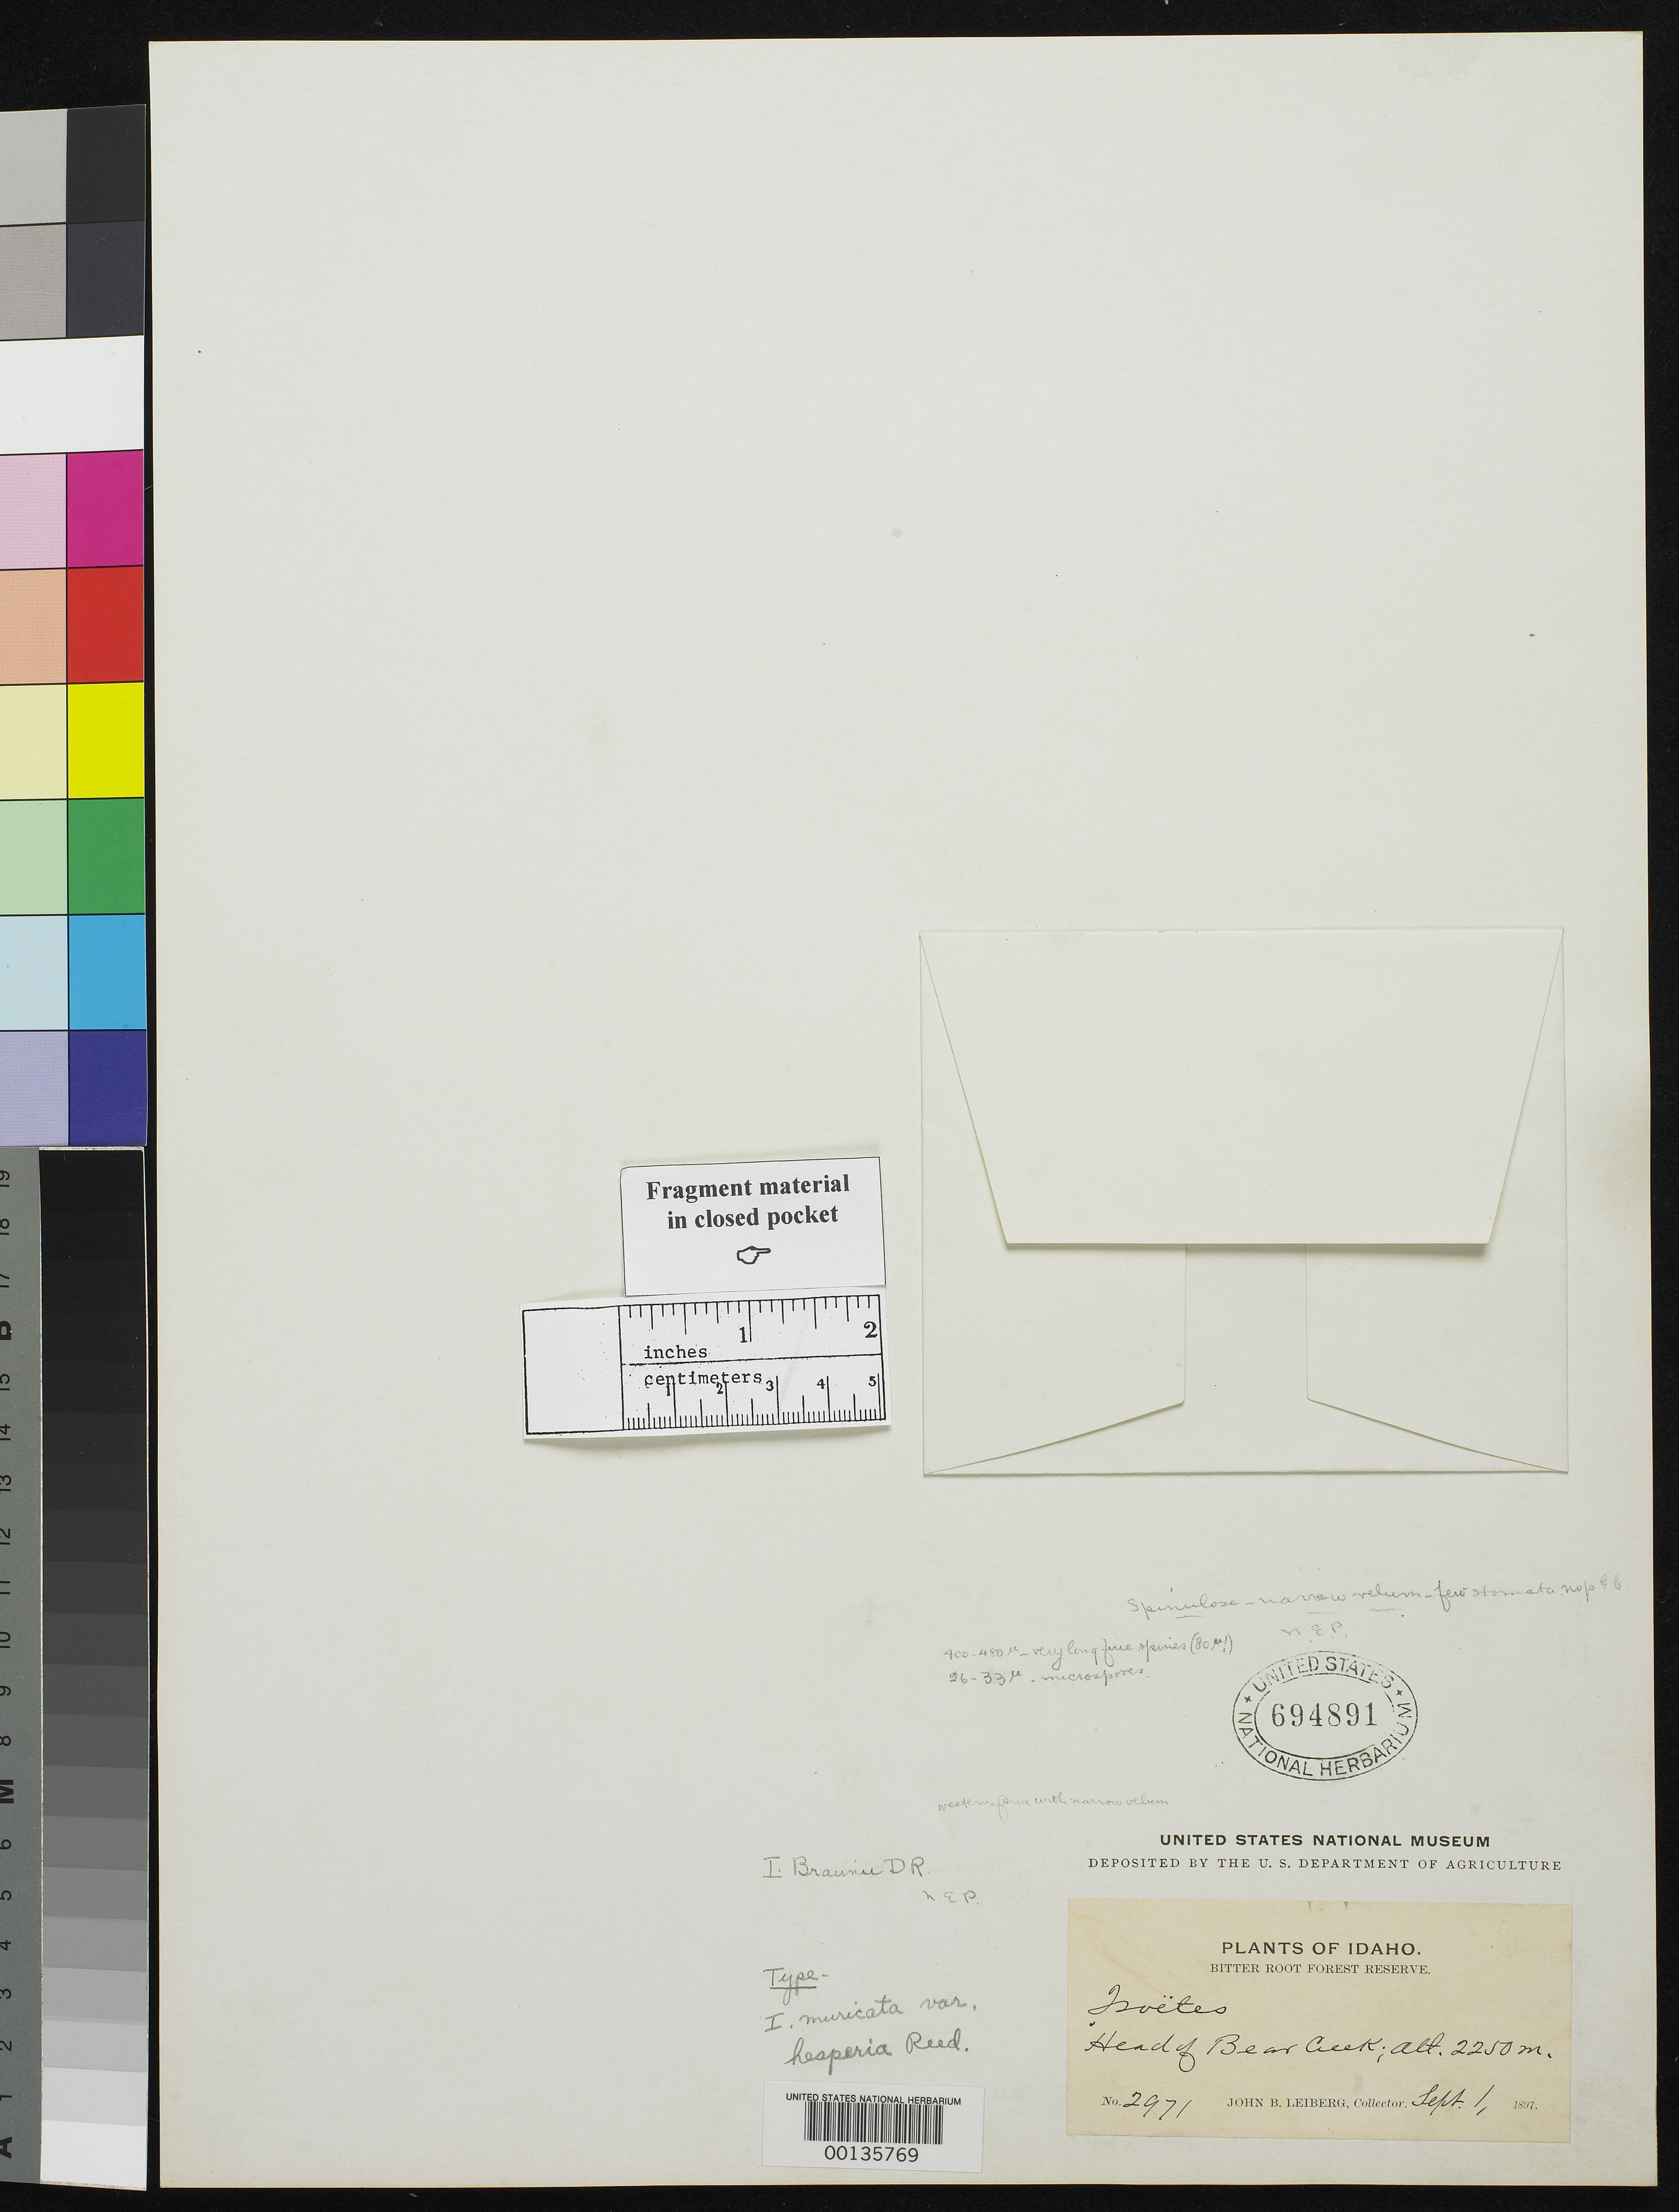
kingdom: Plantae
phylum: Tracheophyta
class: Lycopodiopsida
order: Isoetales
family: Isoetaceae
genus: Isoetes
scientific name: Isoetes muricata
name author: C.F. Reed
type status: Holotype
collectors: J. Leiberg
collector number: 2971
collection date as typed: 01 Sep 1897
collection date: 1897-09-01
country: United States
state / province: Idaho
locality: Head of Bear Creek.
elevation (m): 2250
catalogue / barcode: US 694891